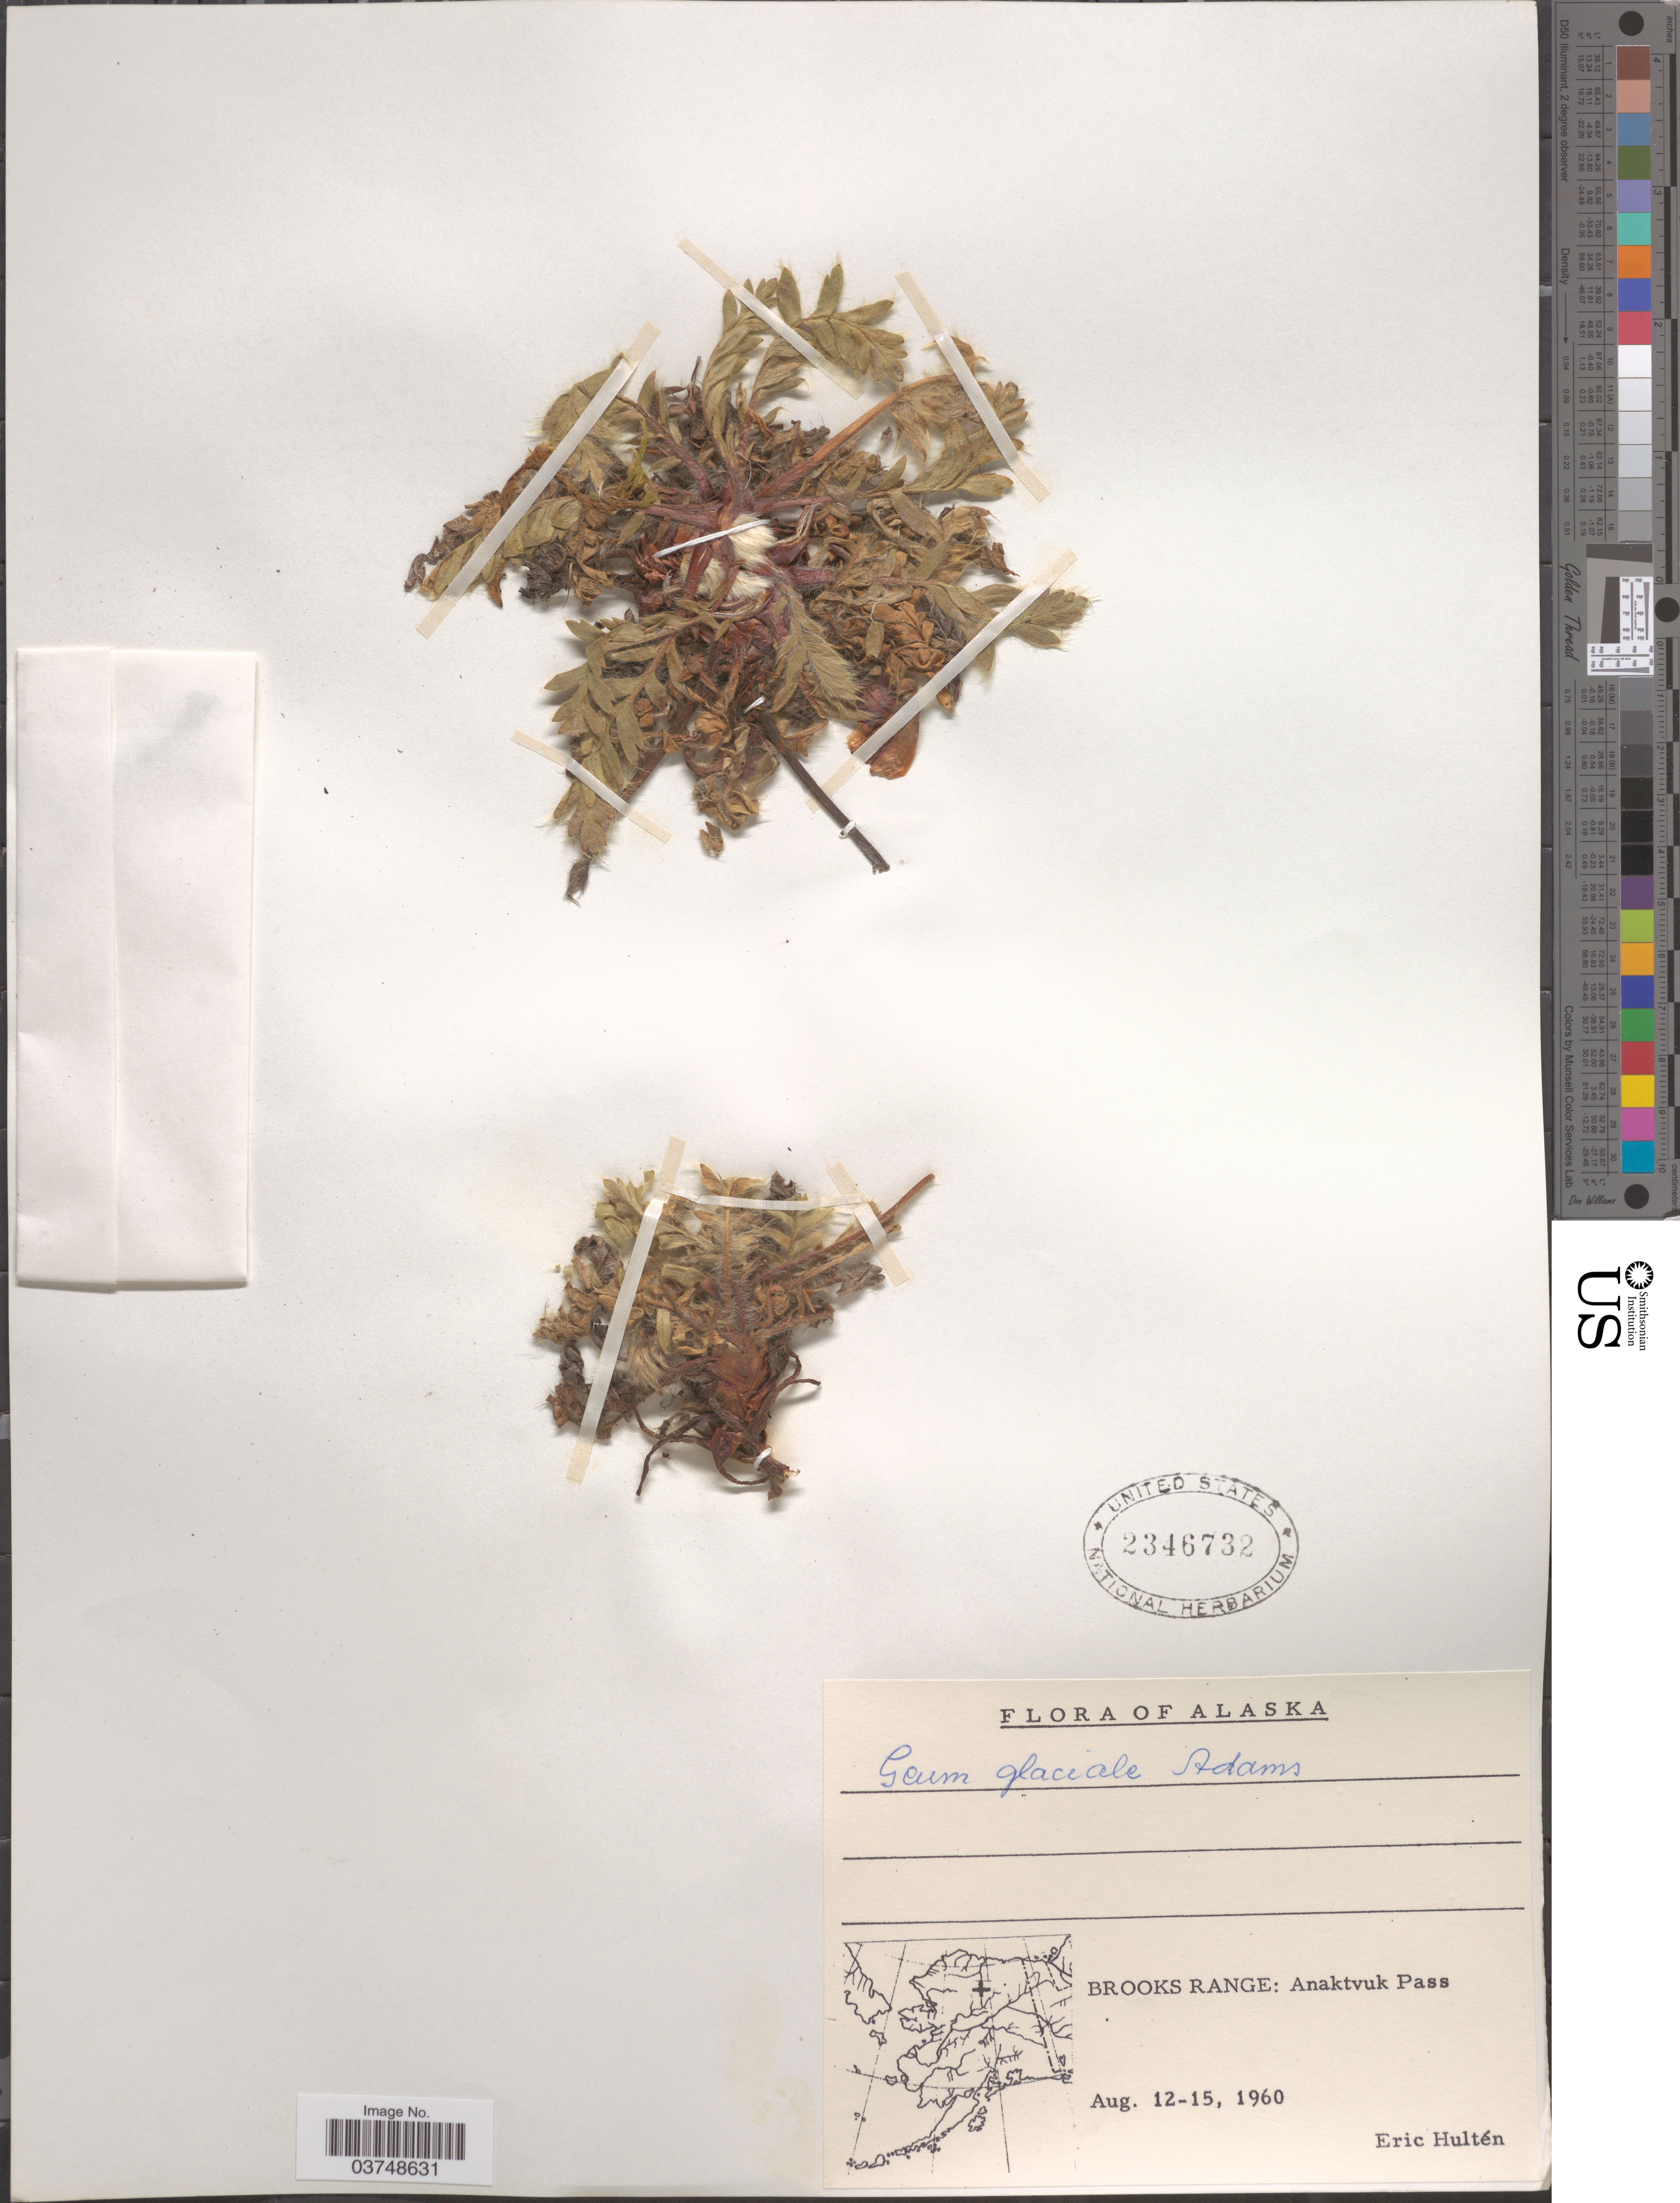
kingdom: Plantae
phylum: Tracheophyta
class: Magnoliopsida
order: Rosales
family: Rosaceae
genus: Geum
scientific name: Geum glaciale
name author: Adams ex Fisch.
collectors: E. G. Hultén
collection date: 1960-08-12/1960-08-15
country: United States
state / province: Alaska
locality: Brooks Range: Anaktvuk Pass.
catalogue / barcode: US 2346732